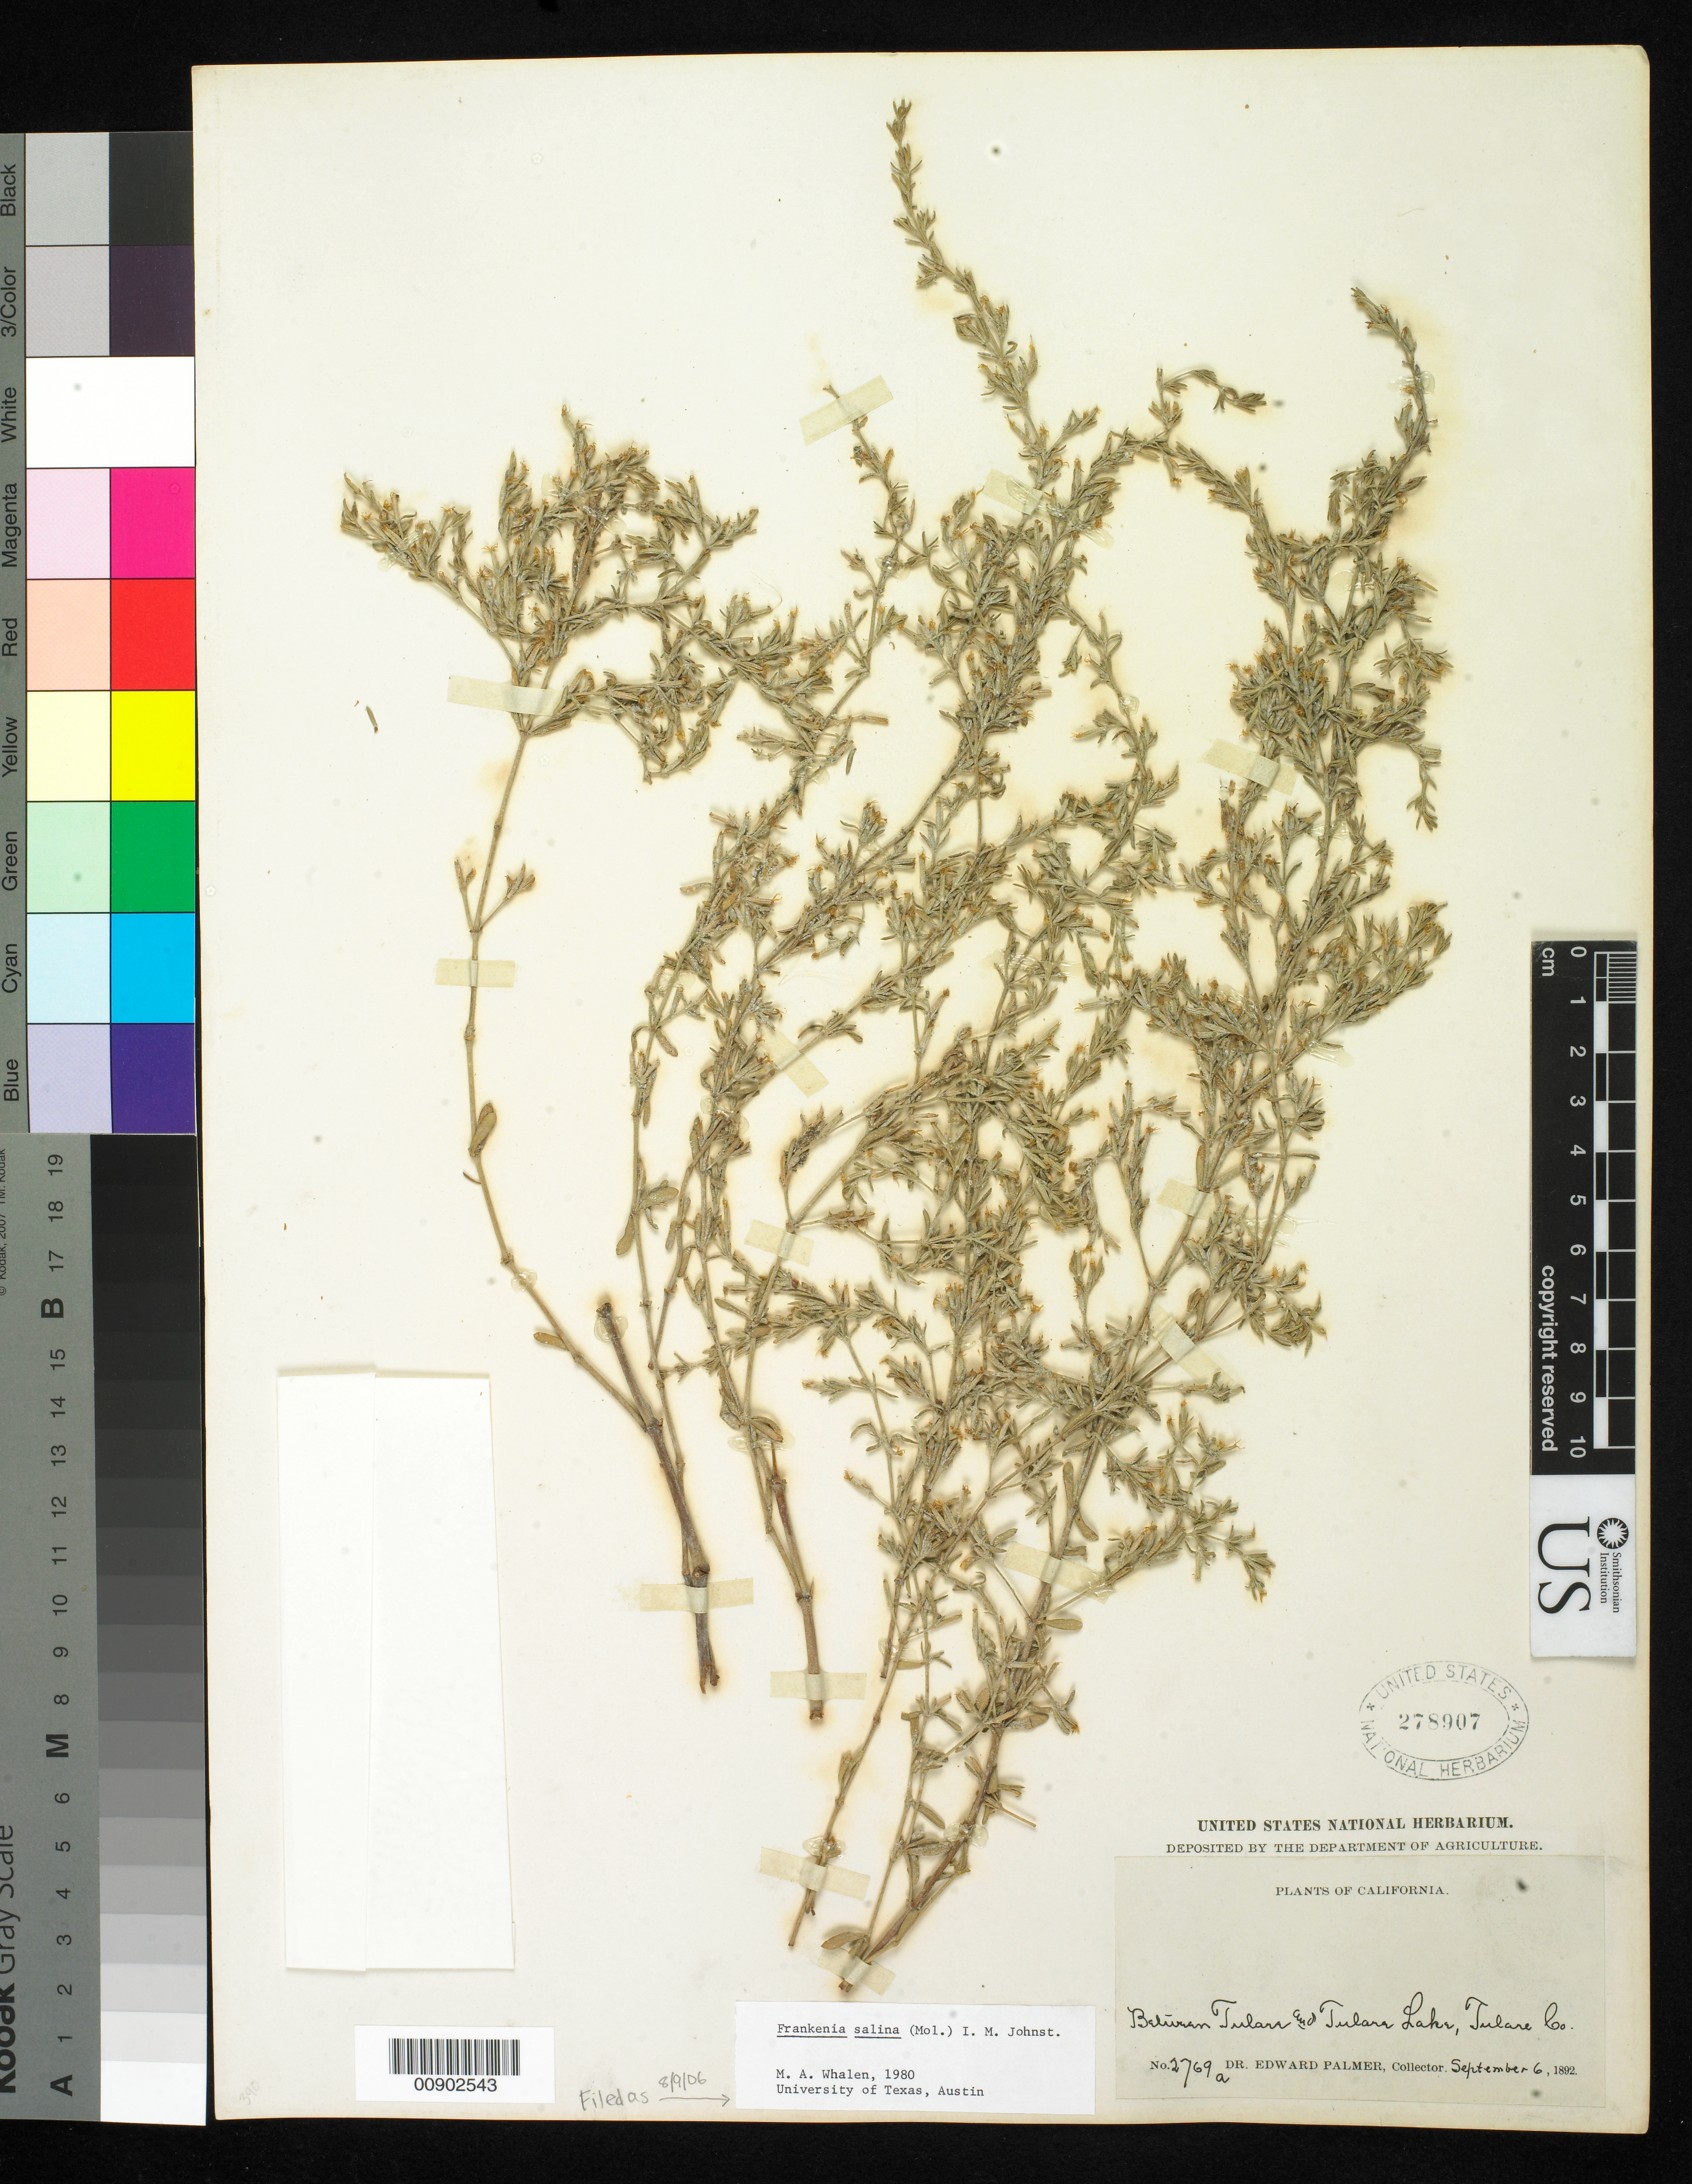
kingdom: Plantae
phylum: Tracheophyta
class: Magnoliopsida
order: Caryophyllales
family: Frankeniaceae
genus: Frankenia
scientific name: Frankenia salina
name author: (Molina) I.M. Johnst.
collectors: E. Palmer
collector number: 2769 a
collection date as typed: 06 Sep 1892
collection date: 1892-09-06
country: United States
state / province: California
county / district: Tulare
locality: Between Tulare and Tulare Lake, Tulare County, California.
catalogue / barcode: US 278907